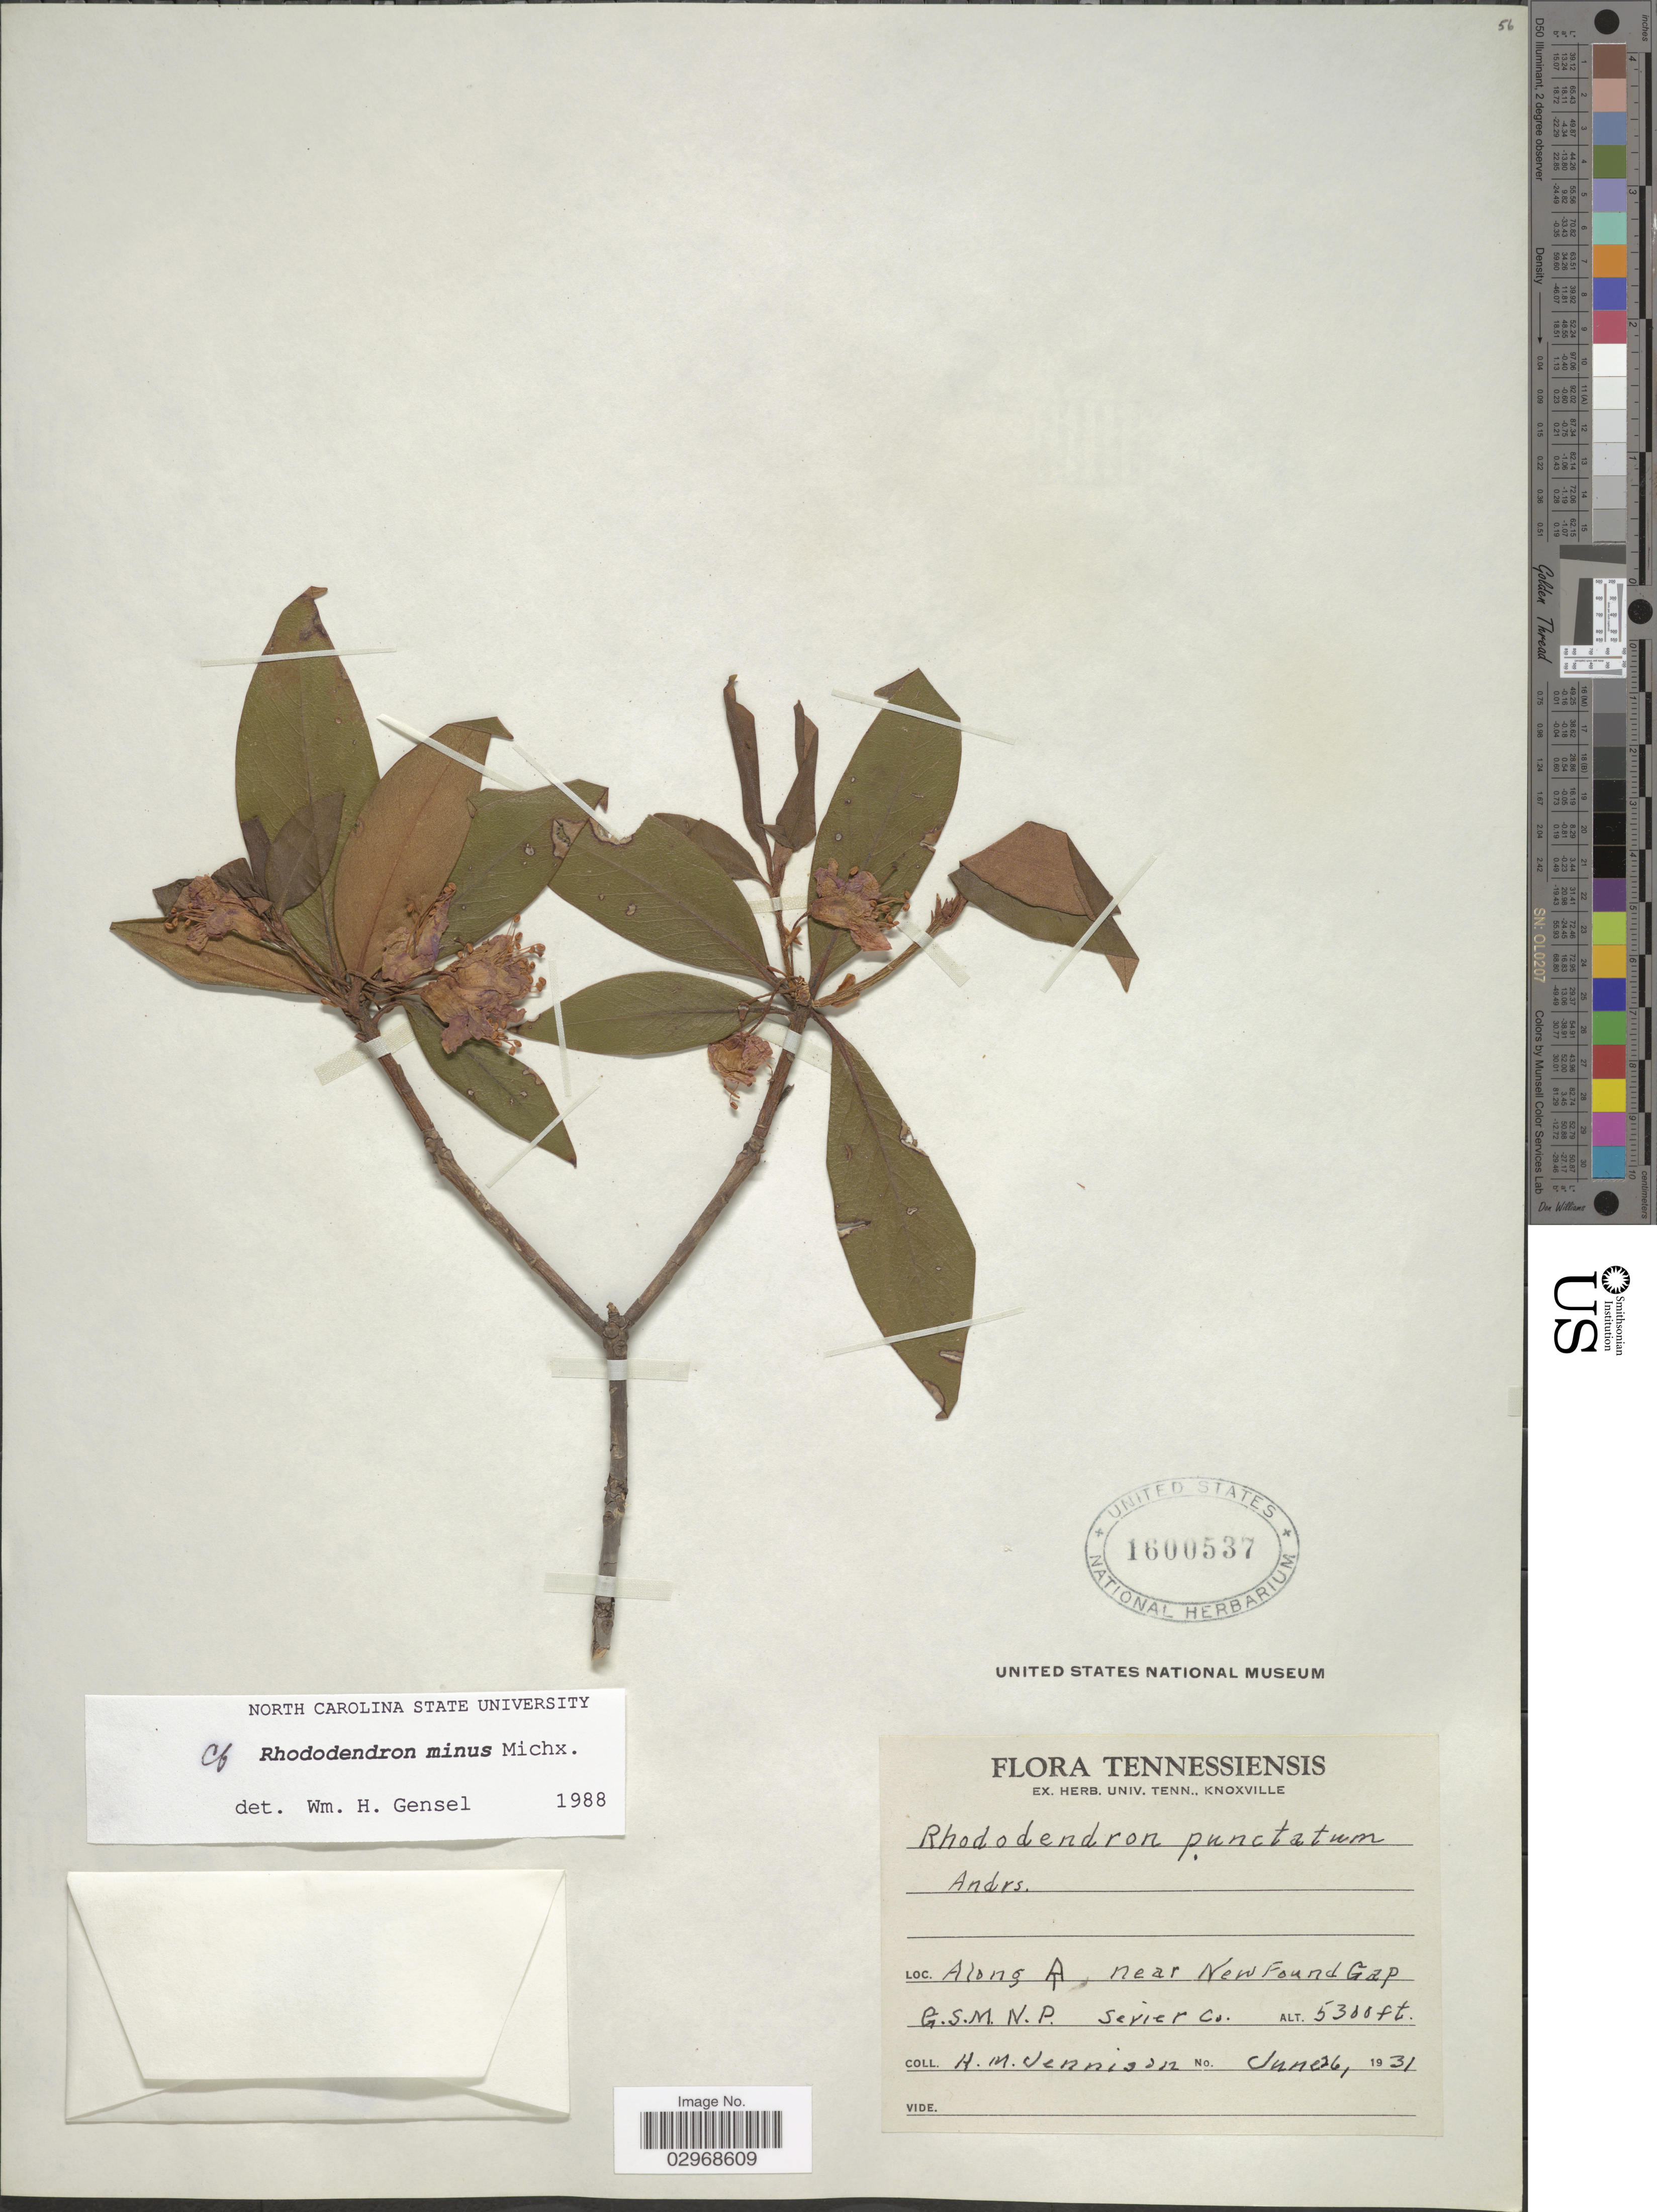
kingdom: Plantae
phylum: Tracheophyta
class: Magnoliopsida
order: Ericales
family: Ericaceae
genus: Rhododendron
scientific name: Rhododendron minus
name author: Michx.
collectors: H. Jennison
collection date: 1931-06-26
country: United States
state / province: Tennessee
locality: Along A, near New Found Gap G.S.M.N.P. Sevier Co.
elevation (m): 1615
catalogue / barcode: US 1600537